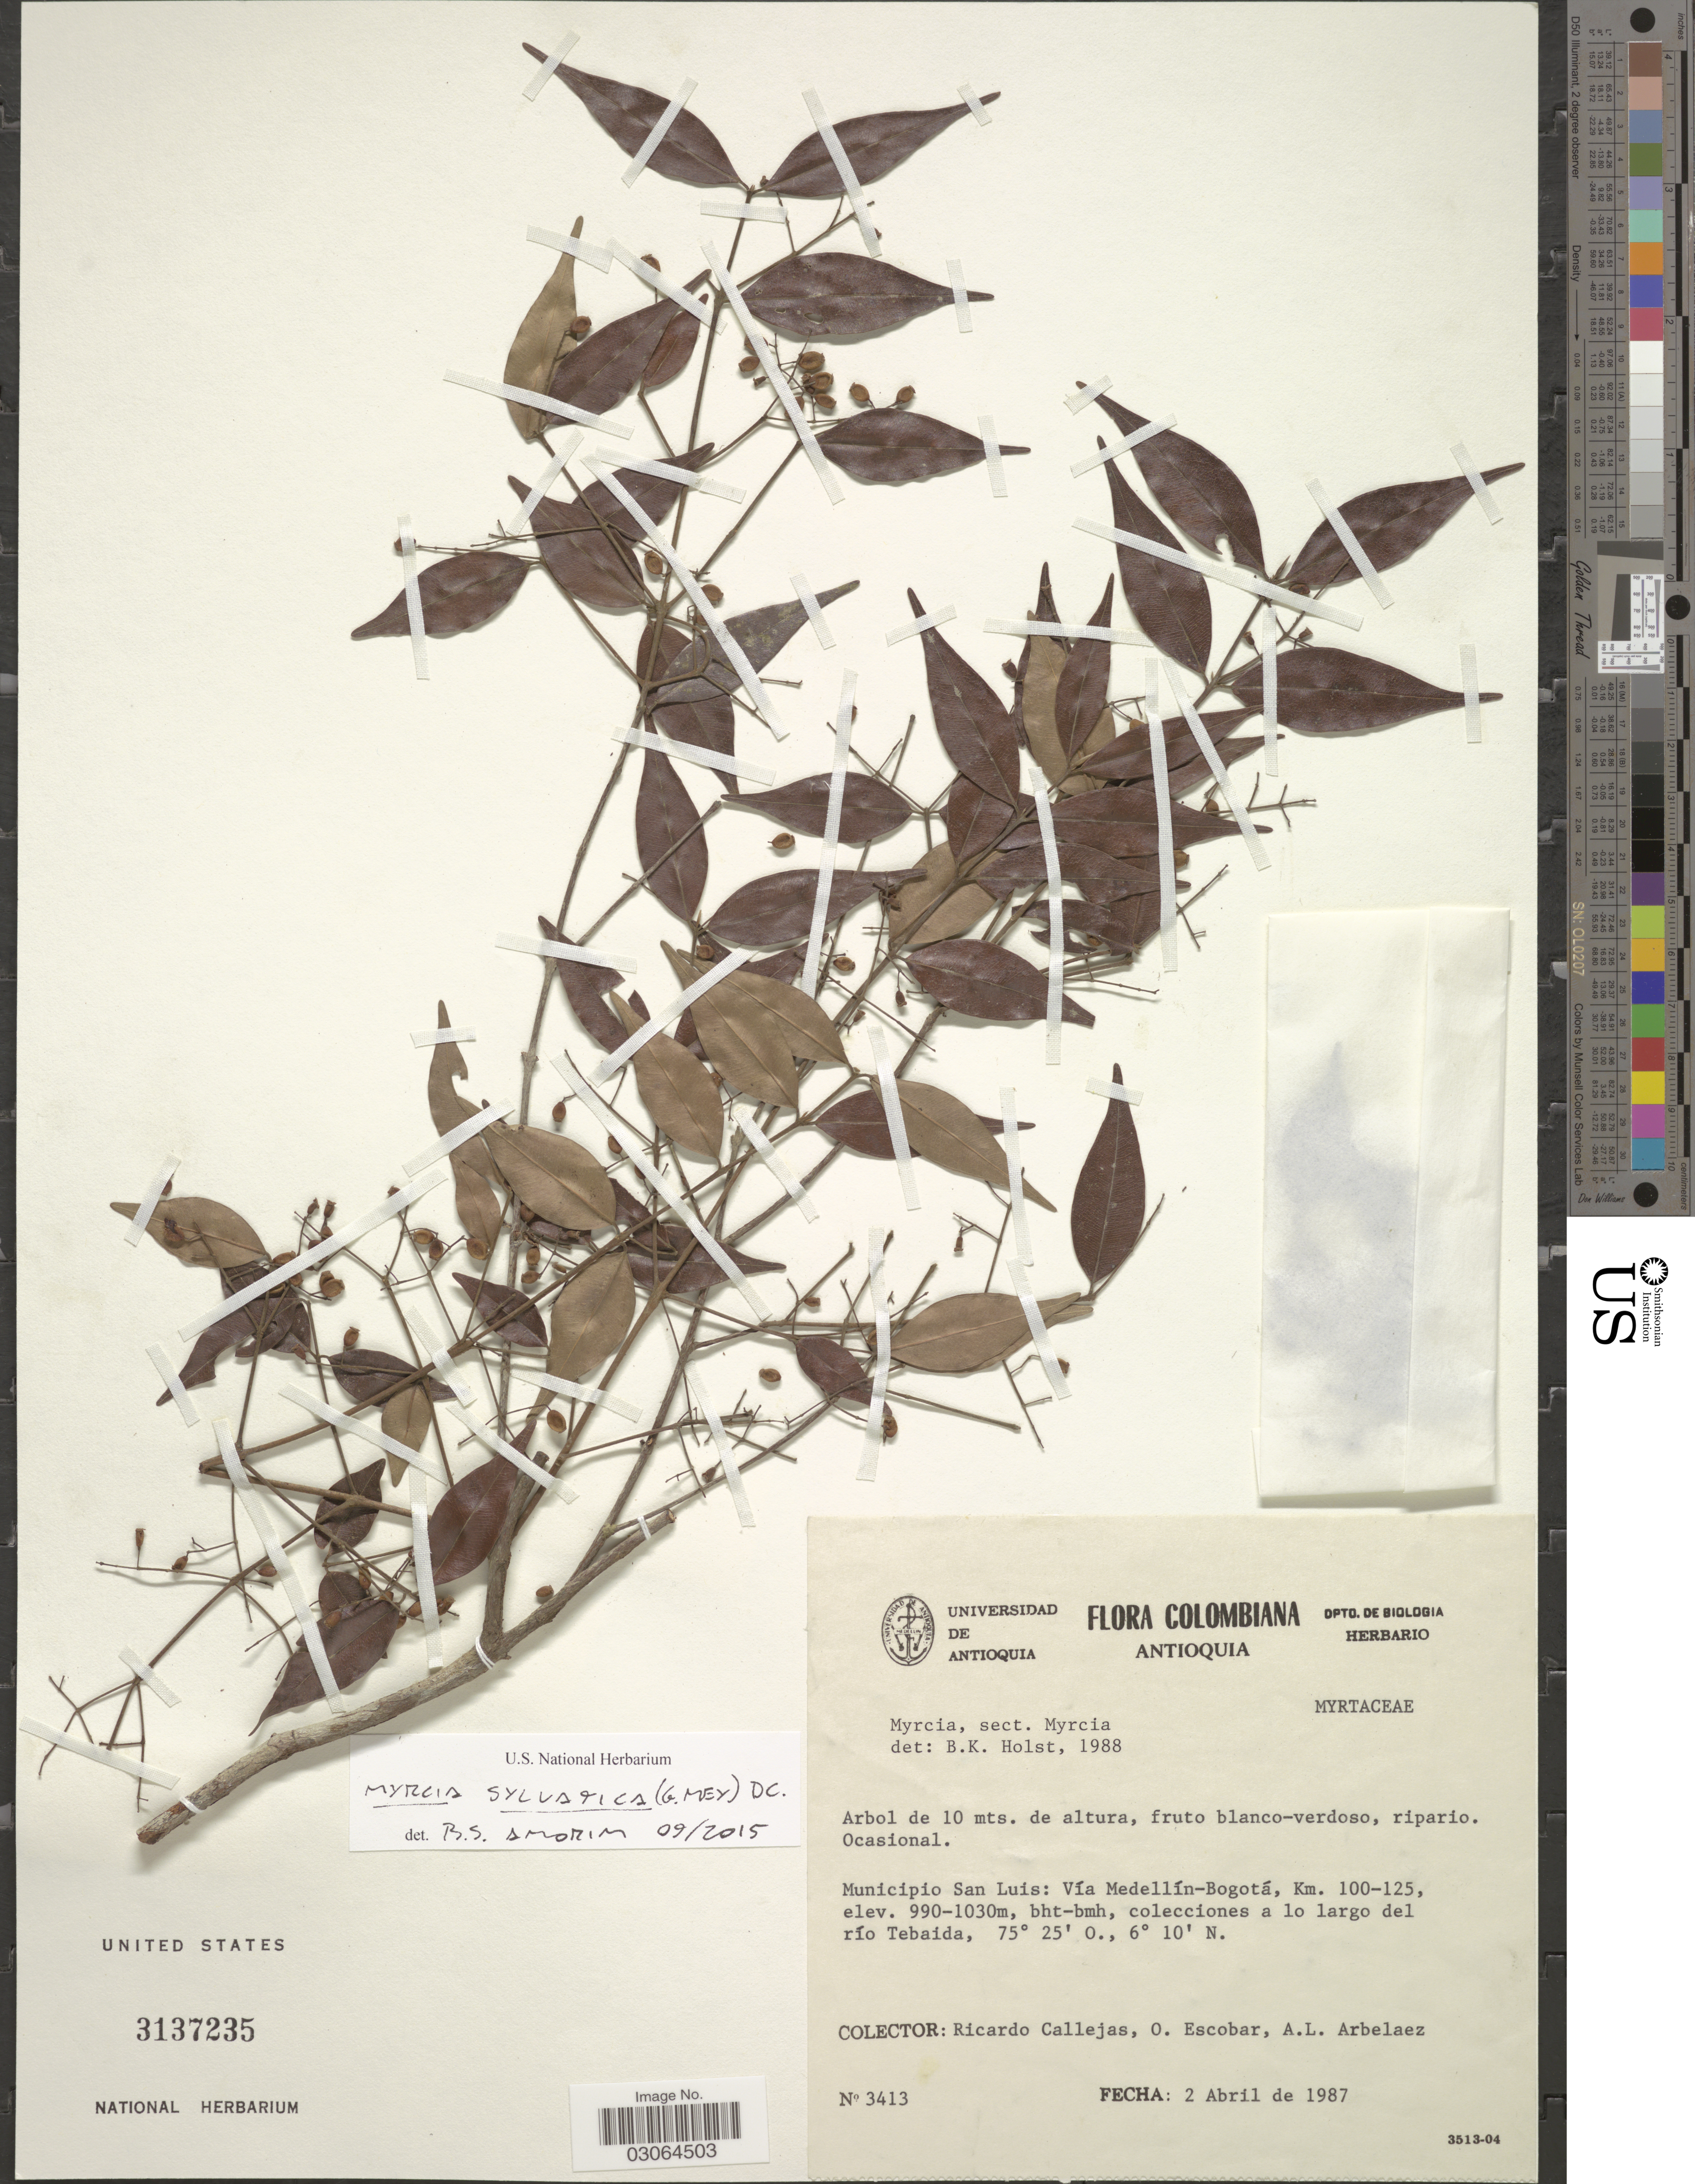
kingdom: Plantae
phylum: Tracheophyta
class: Magnoliopsida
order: Myrtales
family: Myrtaceae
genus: Myrcia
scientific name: Myrcia sylvatica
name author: (G. Mey.) DC.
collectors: R. Callejas, O. Escobar & A. Arbeláez Alvarez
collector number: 3413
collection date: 1987-04-02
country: Colombia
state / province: Antioquia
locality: Municipio San Luis: Vía Medellín -Bogotá, Km. 100-125, colecciones a lo largo del río Tebaida.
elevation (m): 990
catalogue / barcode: US 3137235